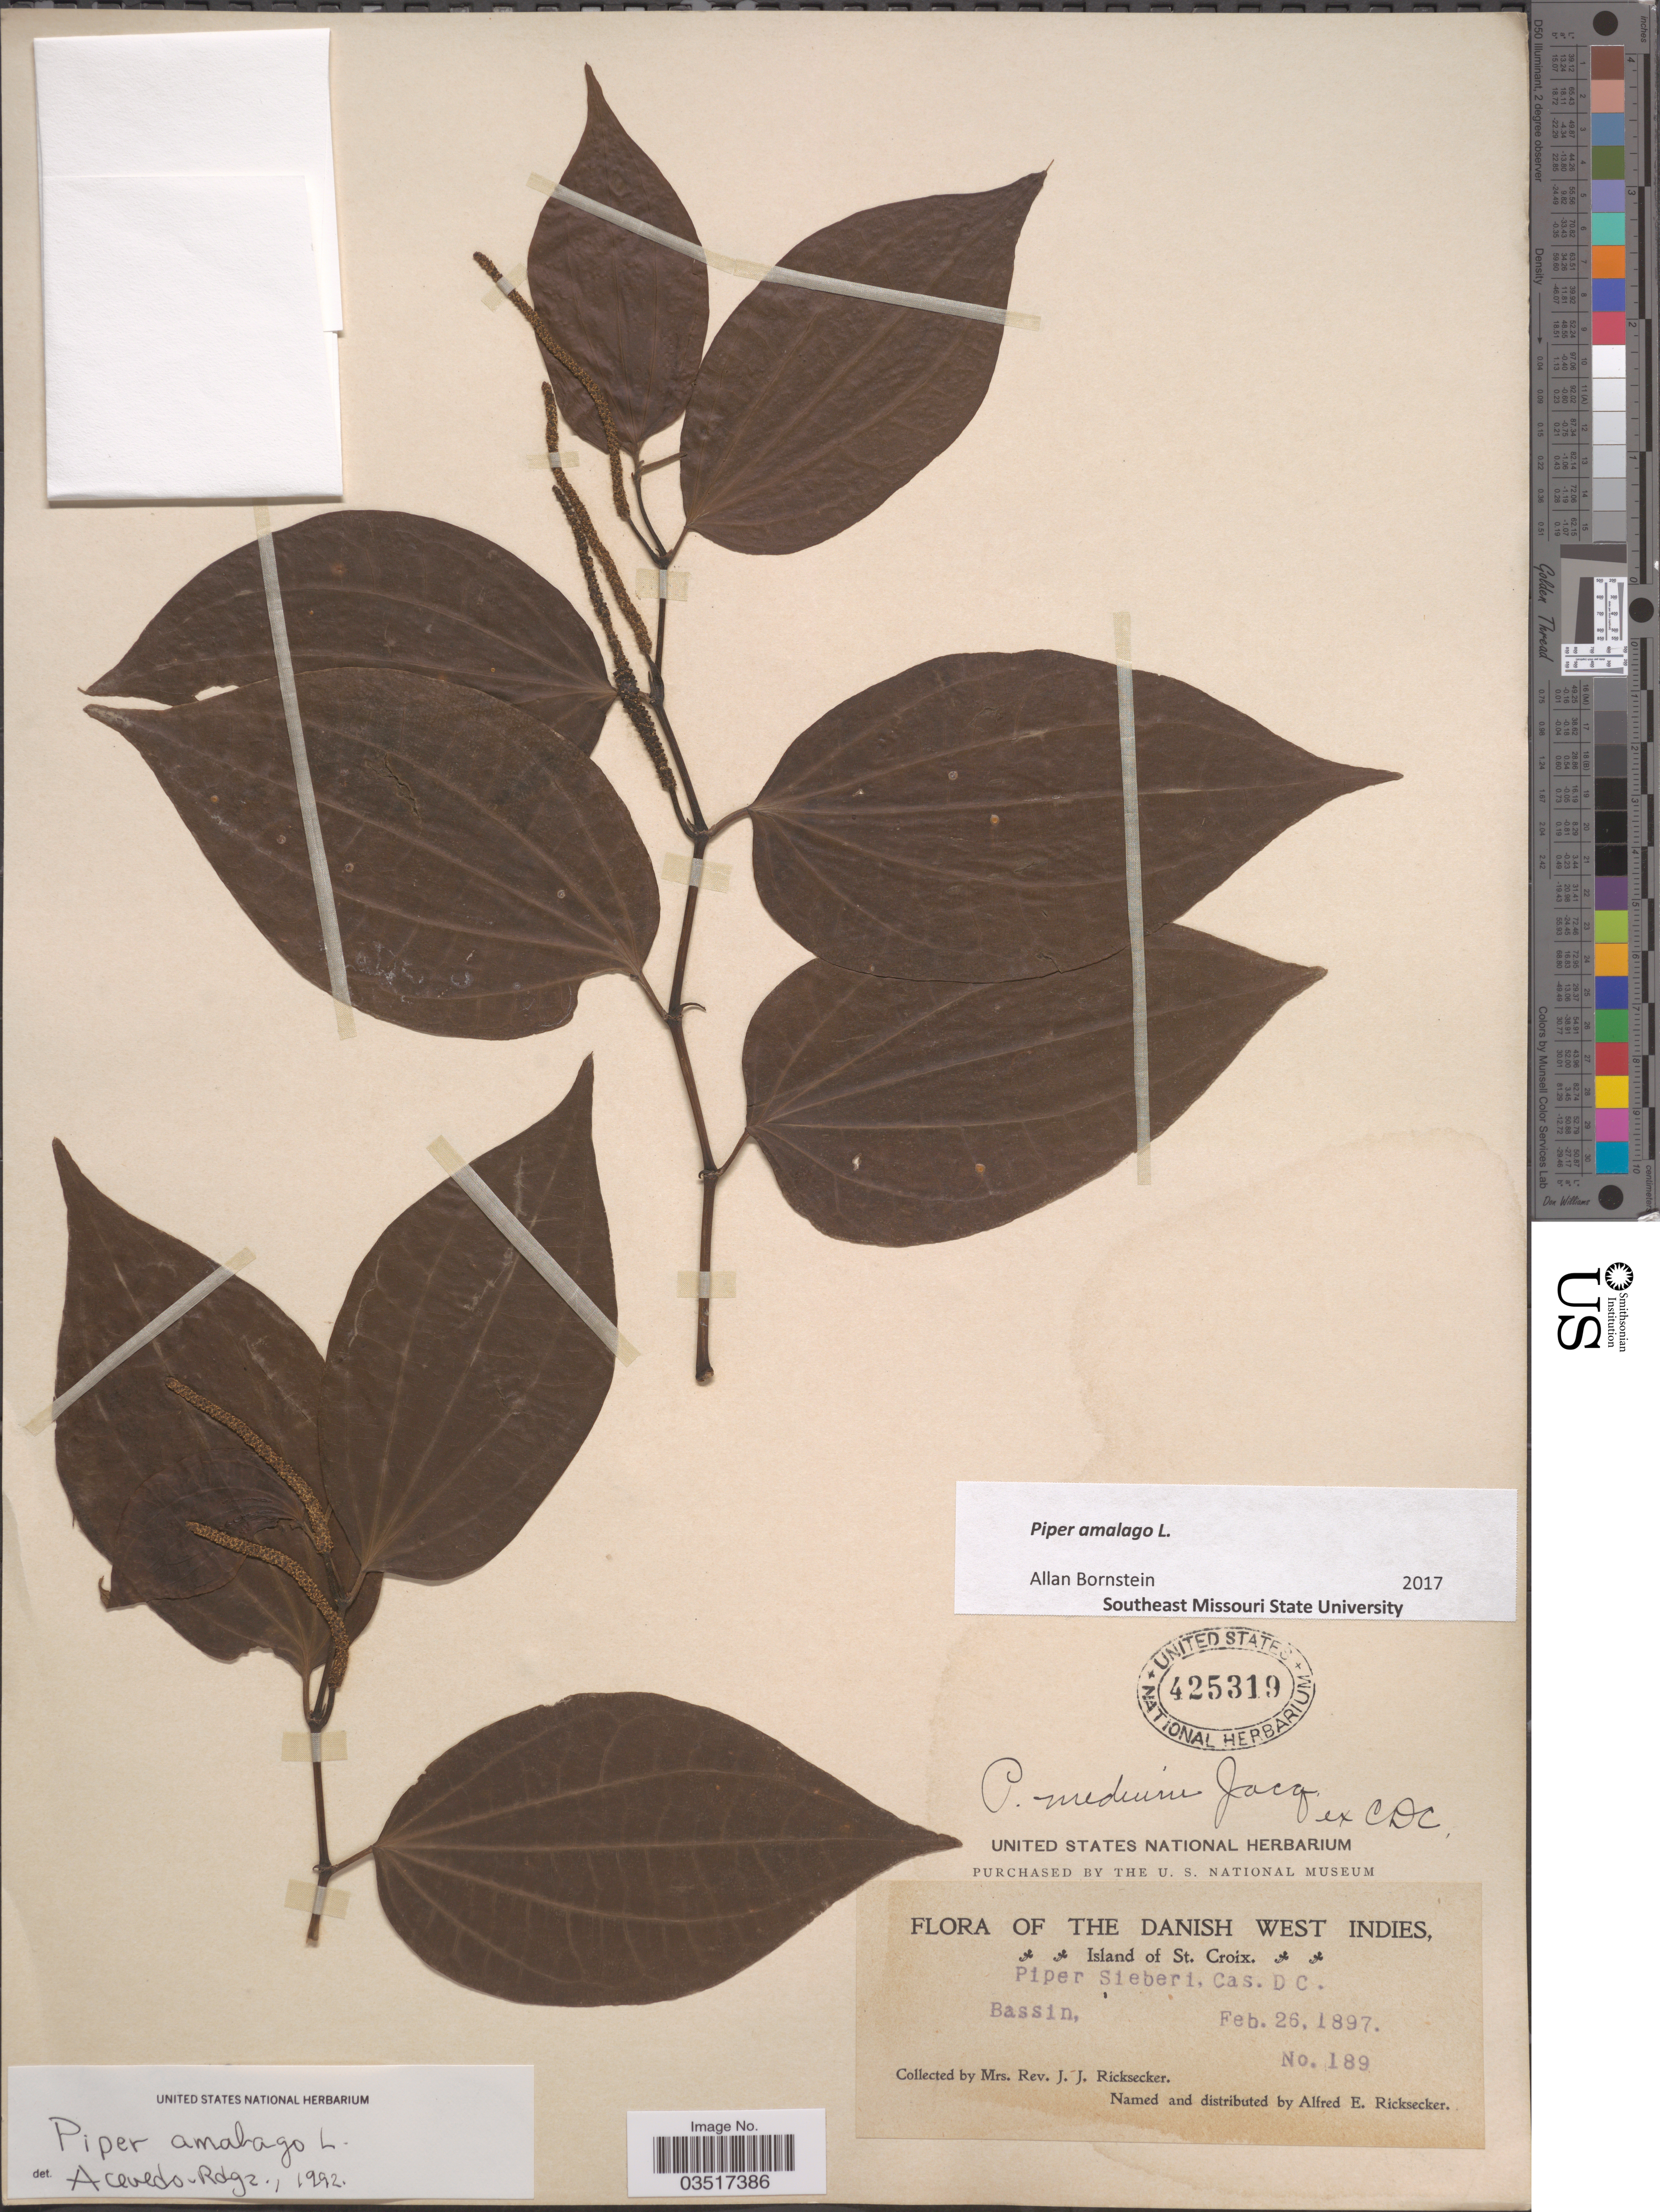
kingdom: Plantae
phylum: Tracheophyta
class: Magnoliopsida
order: Piperales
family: Piperaceae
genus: Piper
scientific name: Piper amalago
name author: L.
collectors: Mrs. J. J. Ricksecker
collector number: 189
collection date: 1897-02-26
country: U.S. Virgin Islands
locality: Danish West Indies, Island of St. Croix. Bassin.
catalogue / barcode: US 425319